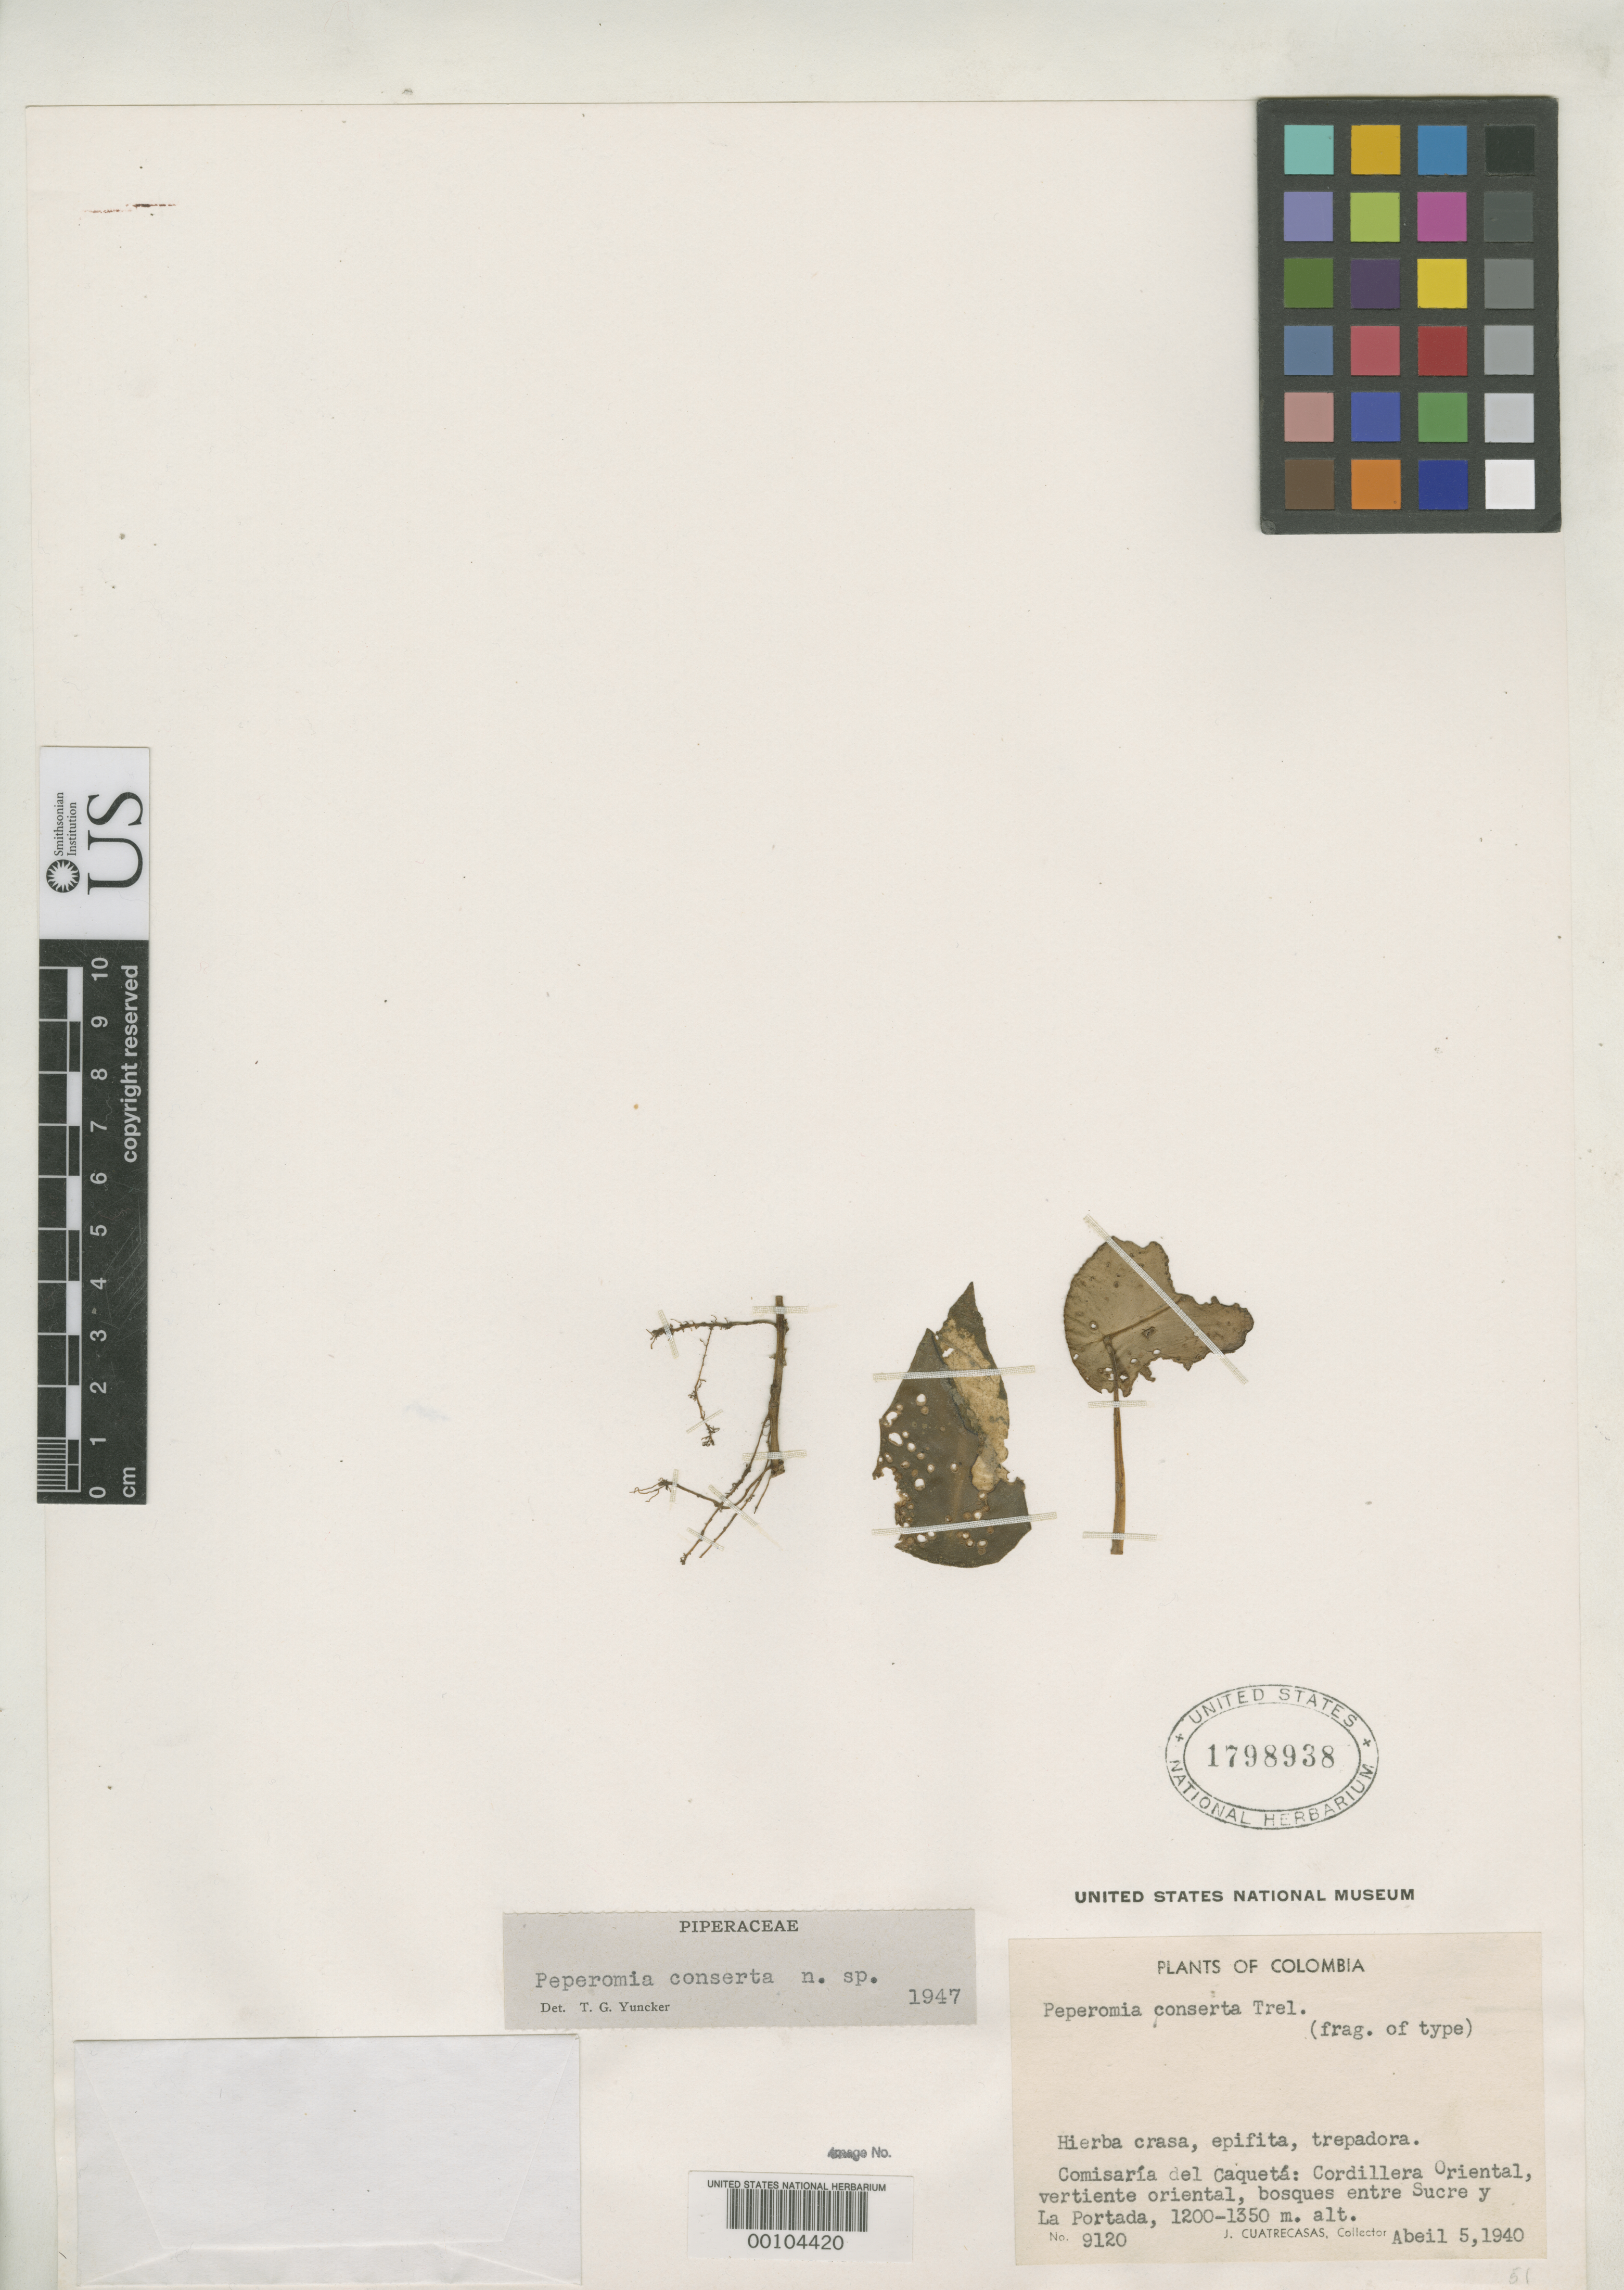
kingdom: Plantae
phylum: Tracheophyta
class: Magnoliopsida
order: Piperales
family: Piperaceae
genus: Peperomia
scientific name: Peperomia conserta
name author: Yunck.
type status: Isotype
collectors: J. Cuatrecasas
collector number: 9120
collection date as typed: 05 Apr 1940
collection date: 1940-04-05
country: Colombia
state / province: Caquetá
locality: Cordillera Oriental, between Sucre.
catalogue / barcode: US 1798938